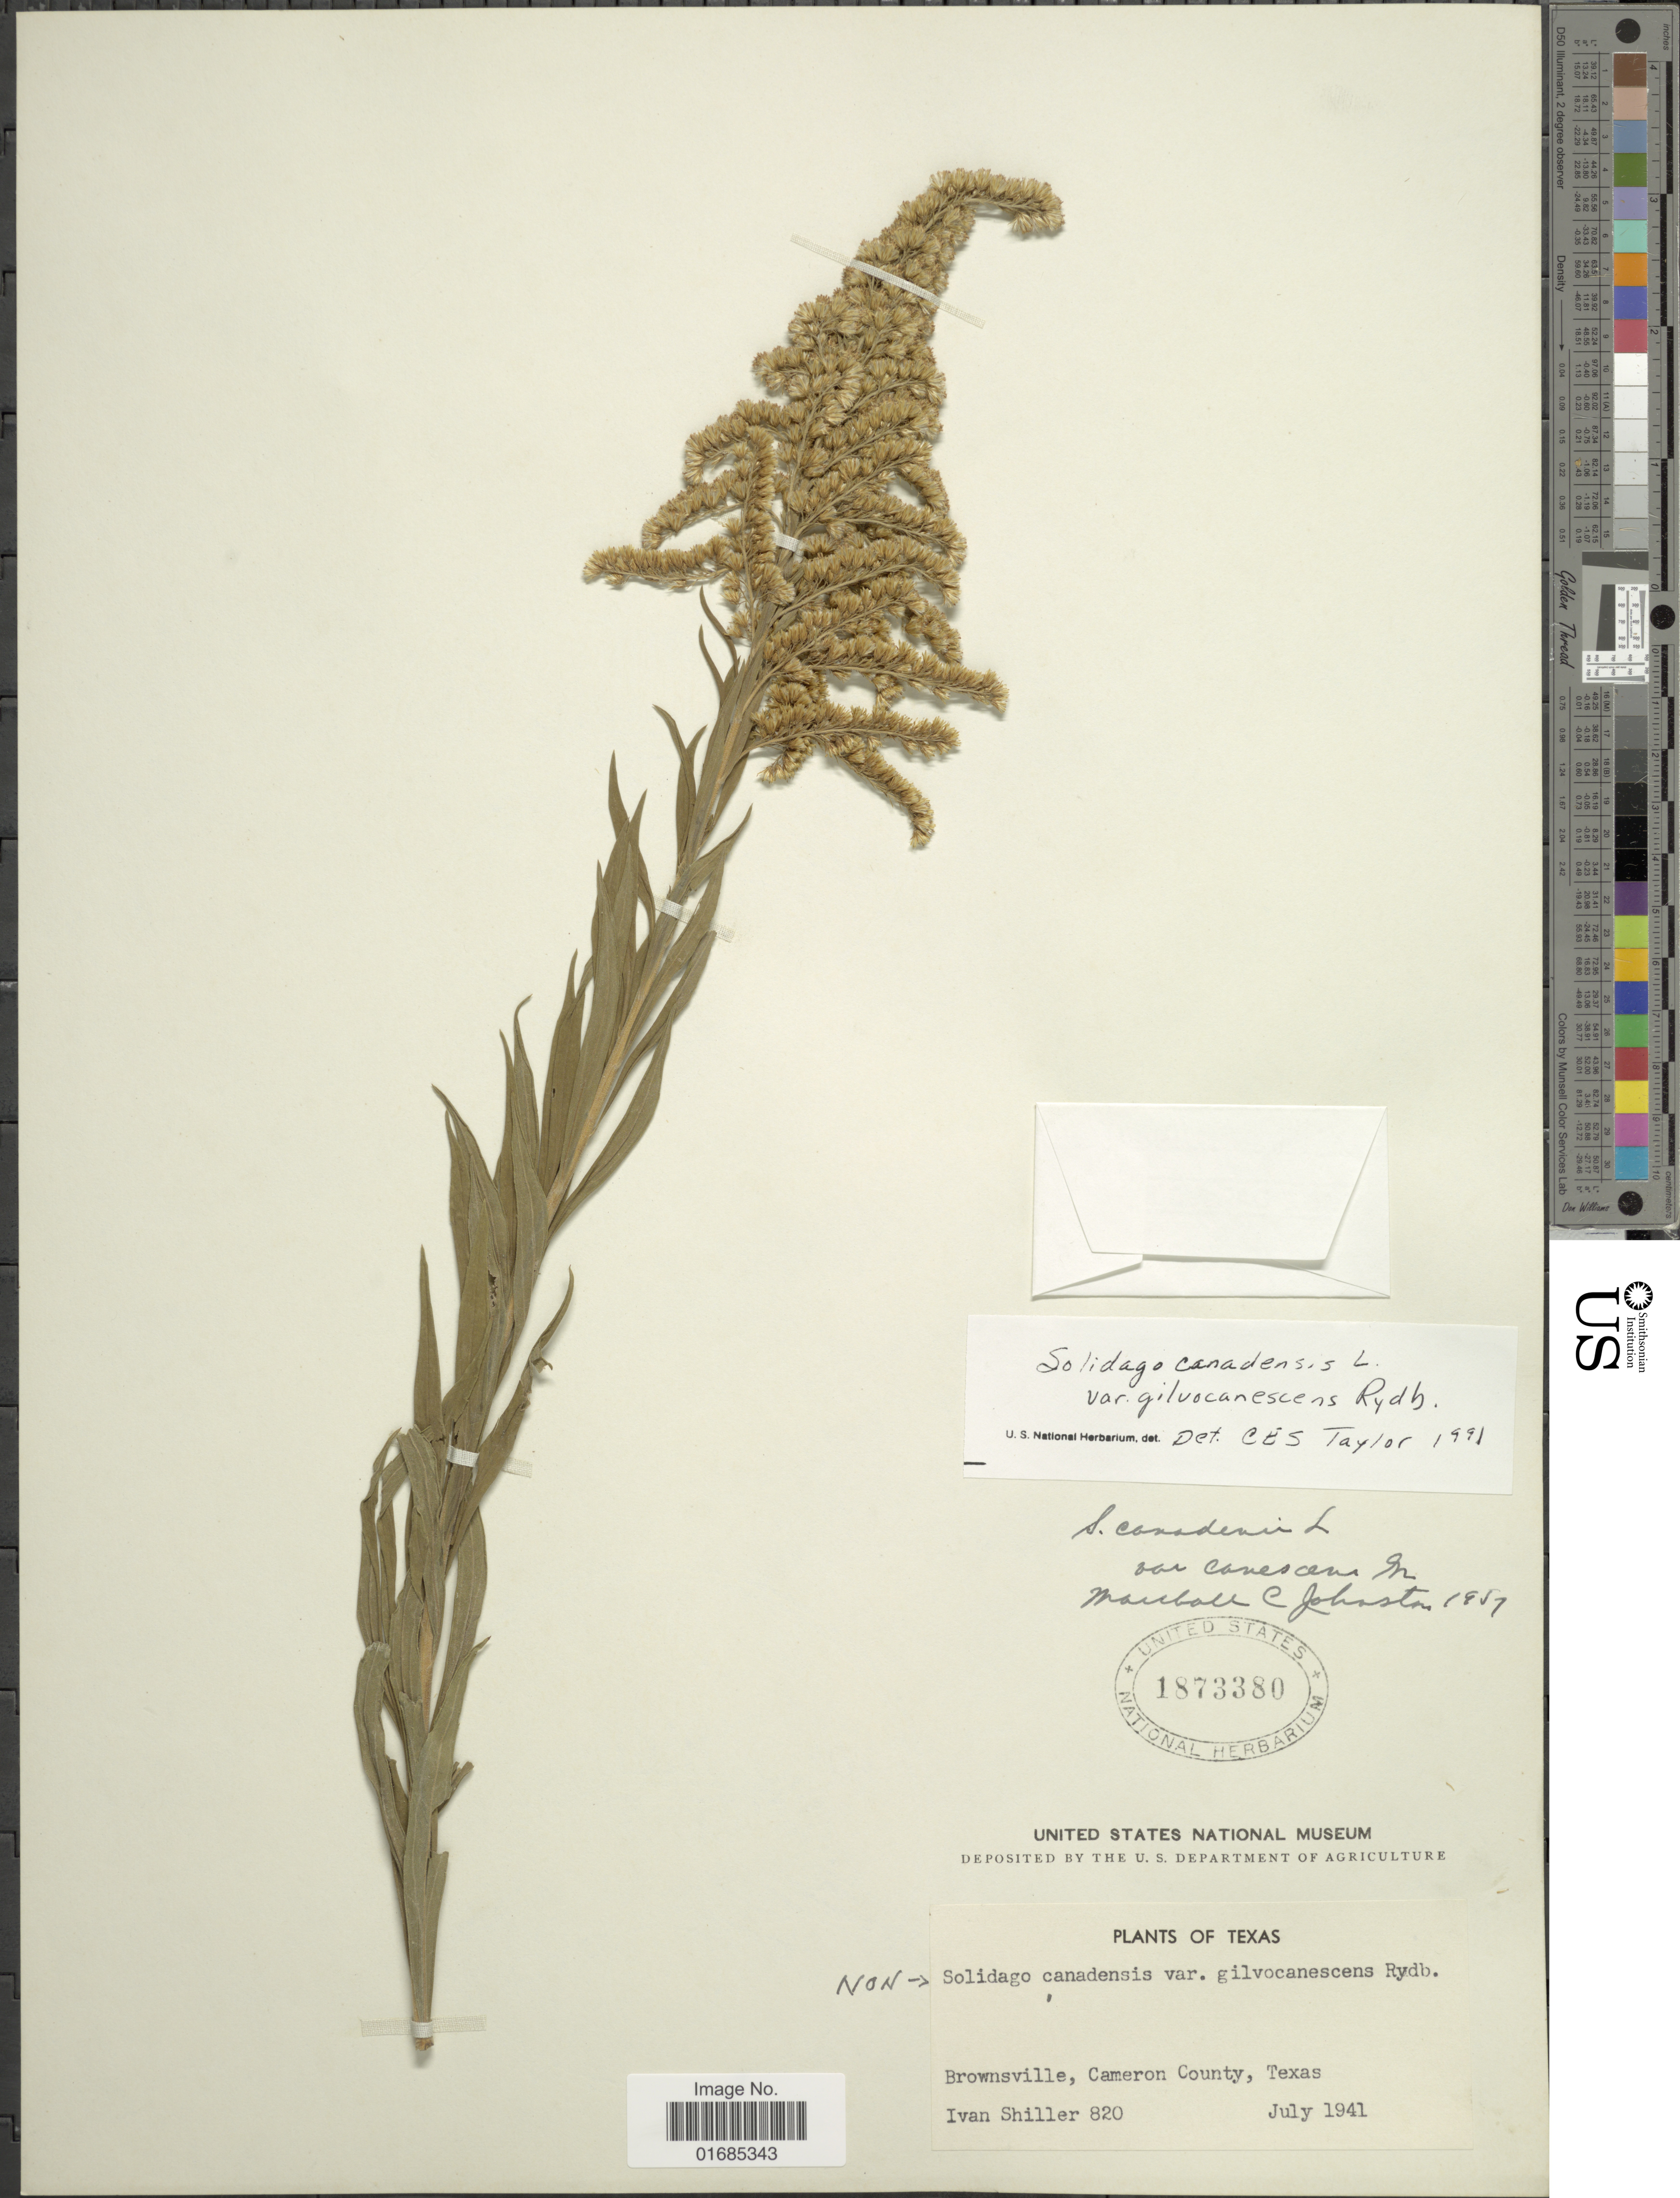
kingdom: Plantae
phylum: Tracheophyta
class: Magnoliopsida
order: Asterales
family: Asteraceae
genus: Solidago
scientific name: Solidago canadensis var. gilvocanescens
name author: Rydb.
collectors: I. Shiller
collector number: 820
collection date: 1941-07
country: United States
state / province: Texas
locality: Brownsville, Cameron County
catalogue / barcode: US 1873380